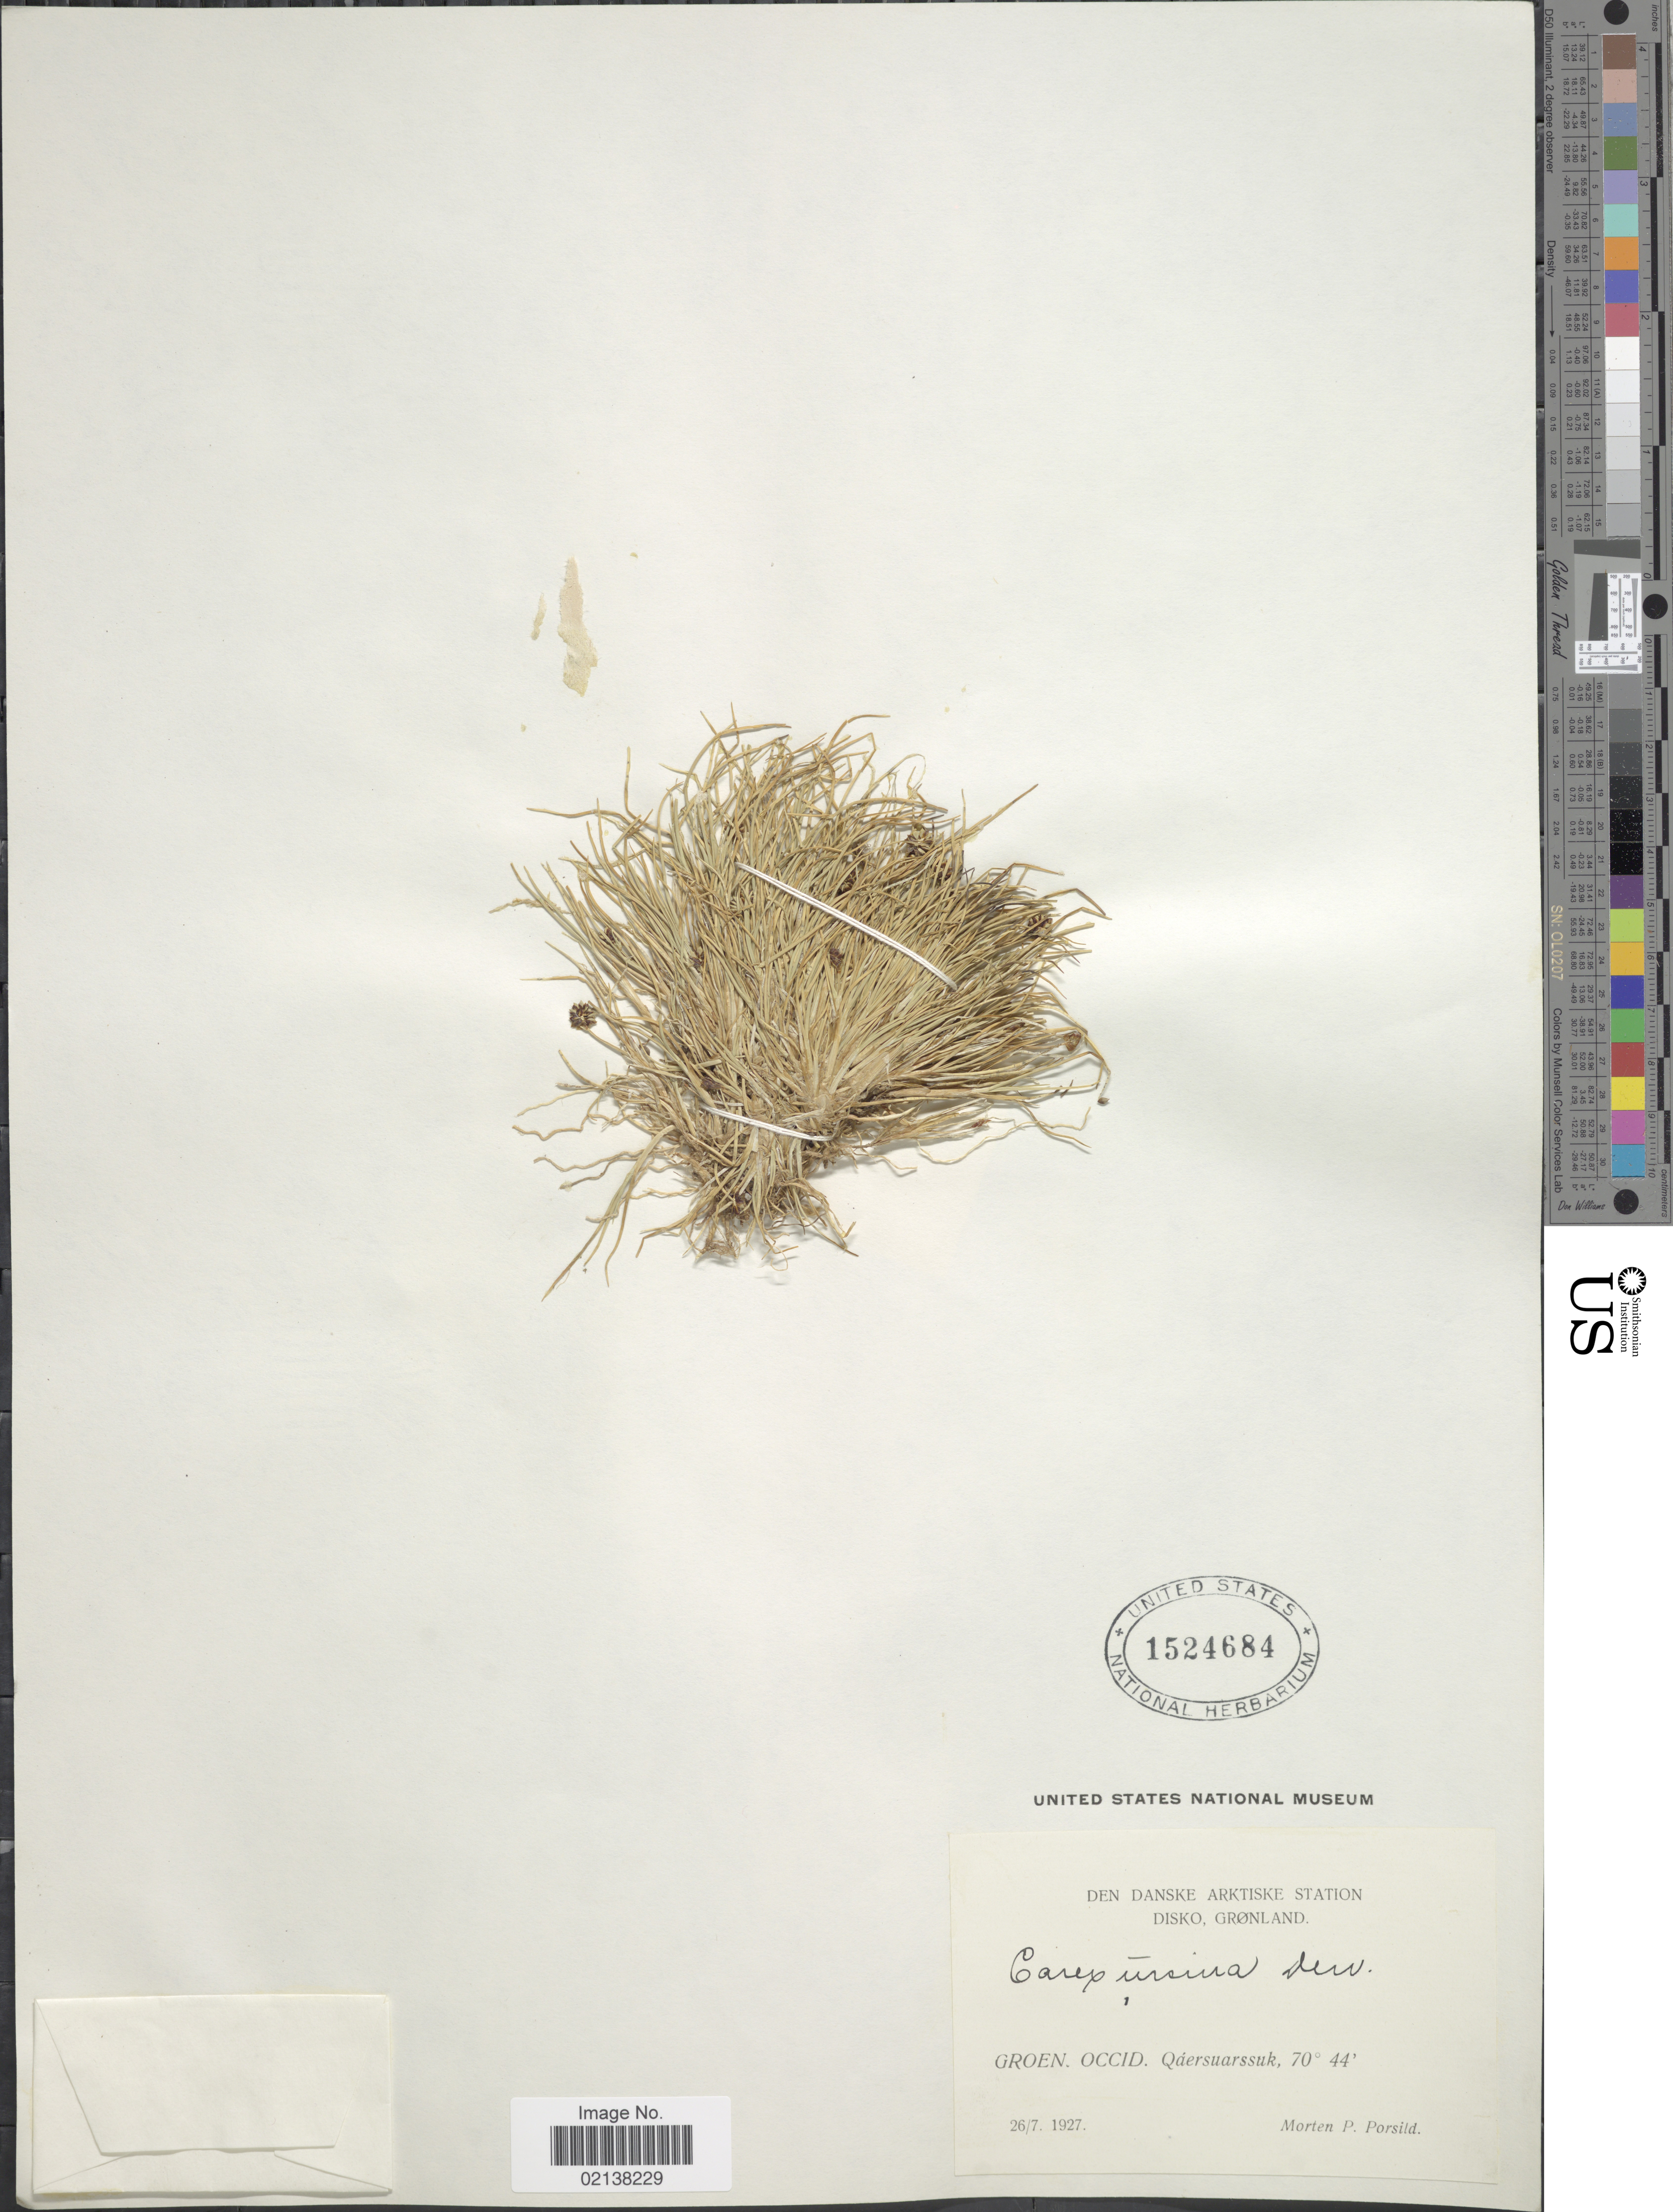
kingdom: Plantae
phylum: Tracheophyta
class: Liliopsida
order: Poales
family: Cyperaceae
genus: Carex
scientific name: Carex ursina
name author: Dewey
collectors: M. P. Porsild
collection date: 1927-07-26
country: Greenland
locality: Den Danske Arktiske Station Disko, Gronland. Groen. Occid. Qaersuarssuk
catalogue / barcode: US 1524684